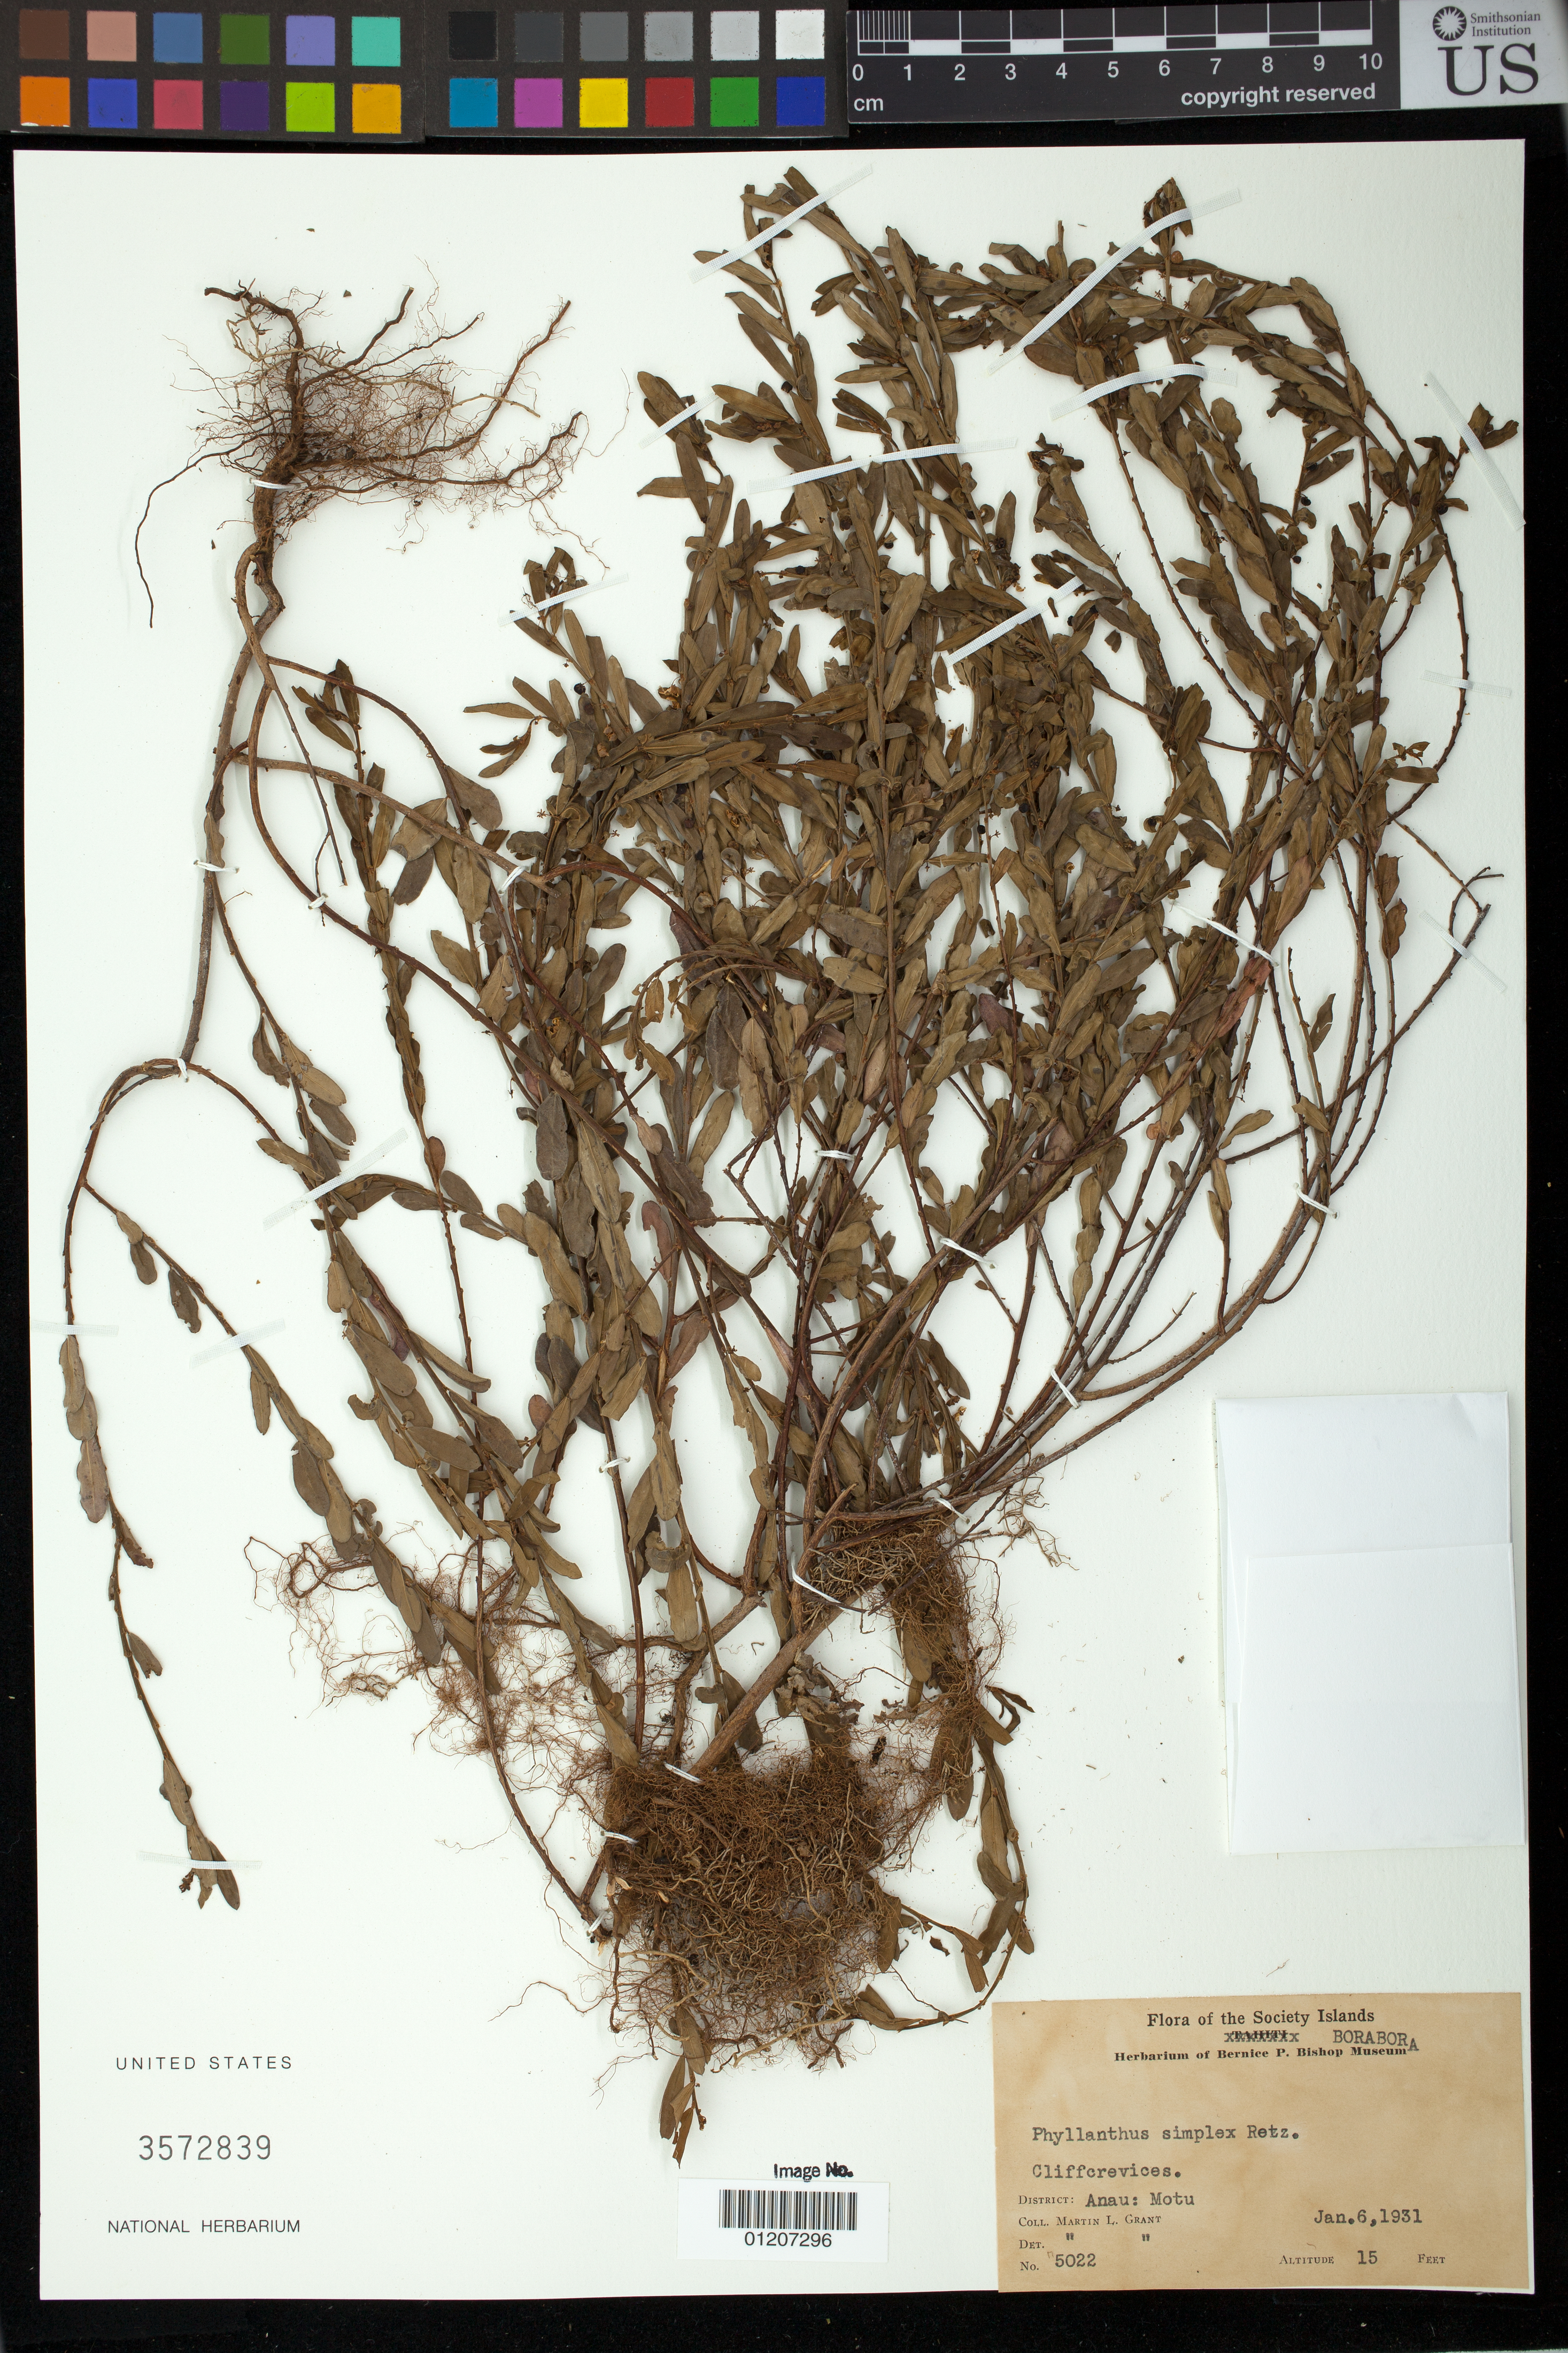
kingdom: Plantae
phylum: Tracheophyta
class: Magnoliopsida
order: Malpighiales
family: Phyllanthaceae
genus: Phyllanthus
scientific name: Phyllanthus virgatus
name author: G. Forst.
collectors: M. L. Grant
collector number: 5022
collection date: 1931-01-06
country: French Polynesia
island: Bora Bora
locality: Anau: Motu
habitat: Cliff crevices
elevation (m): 5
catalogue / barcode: US 3572839